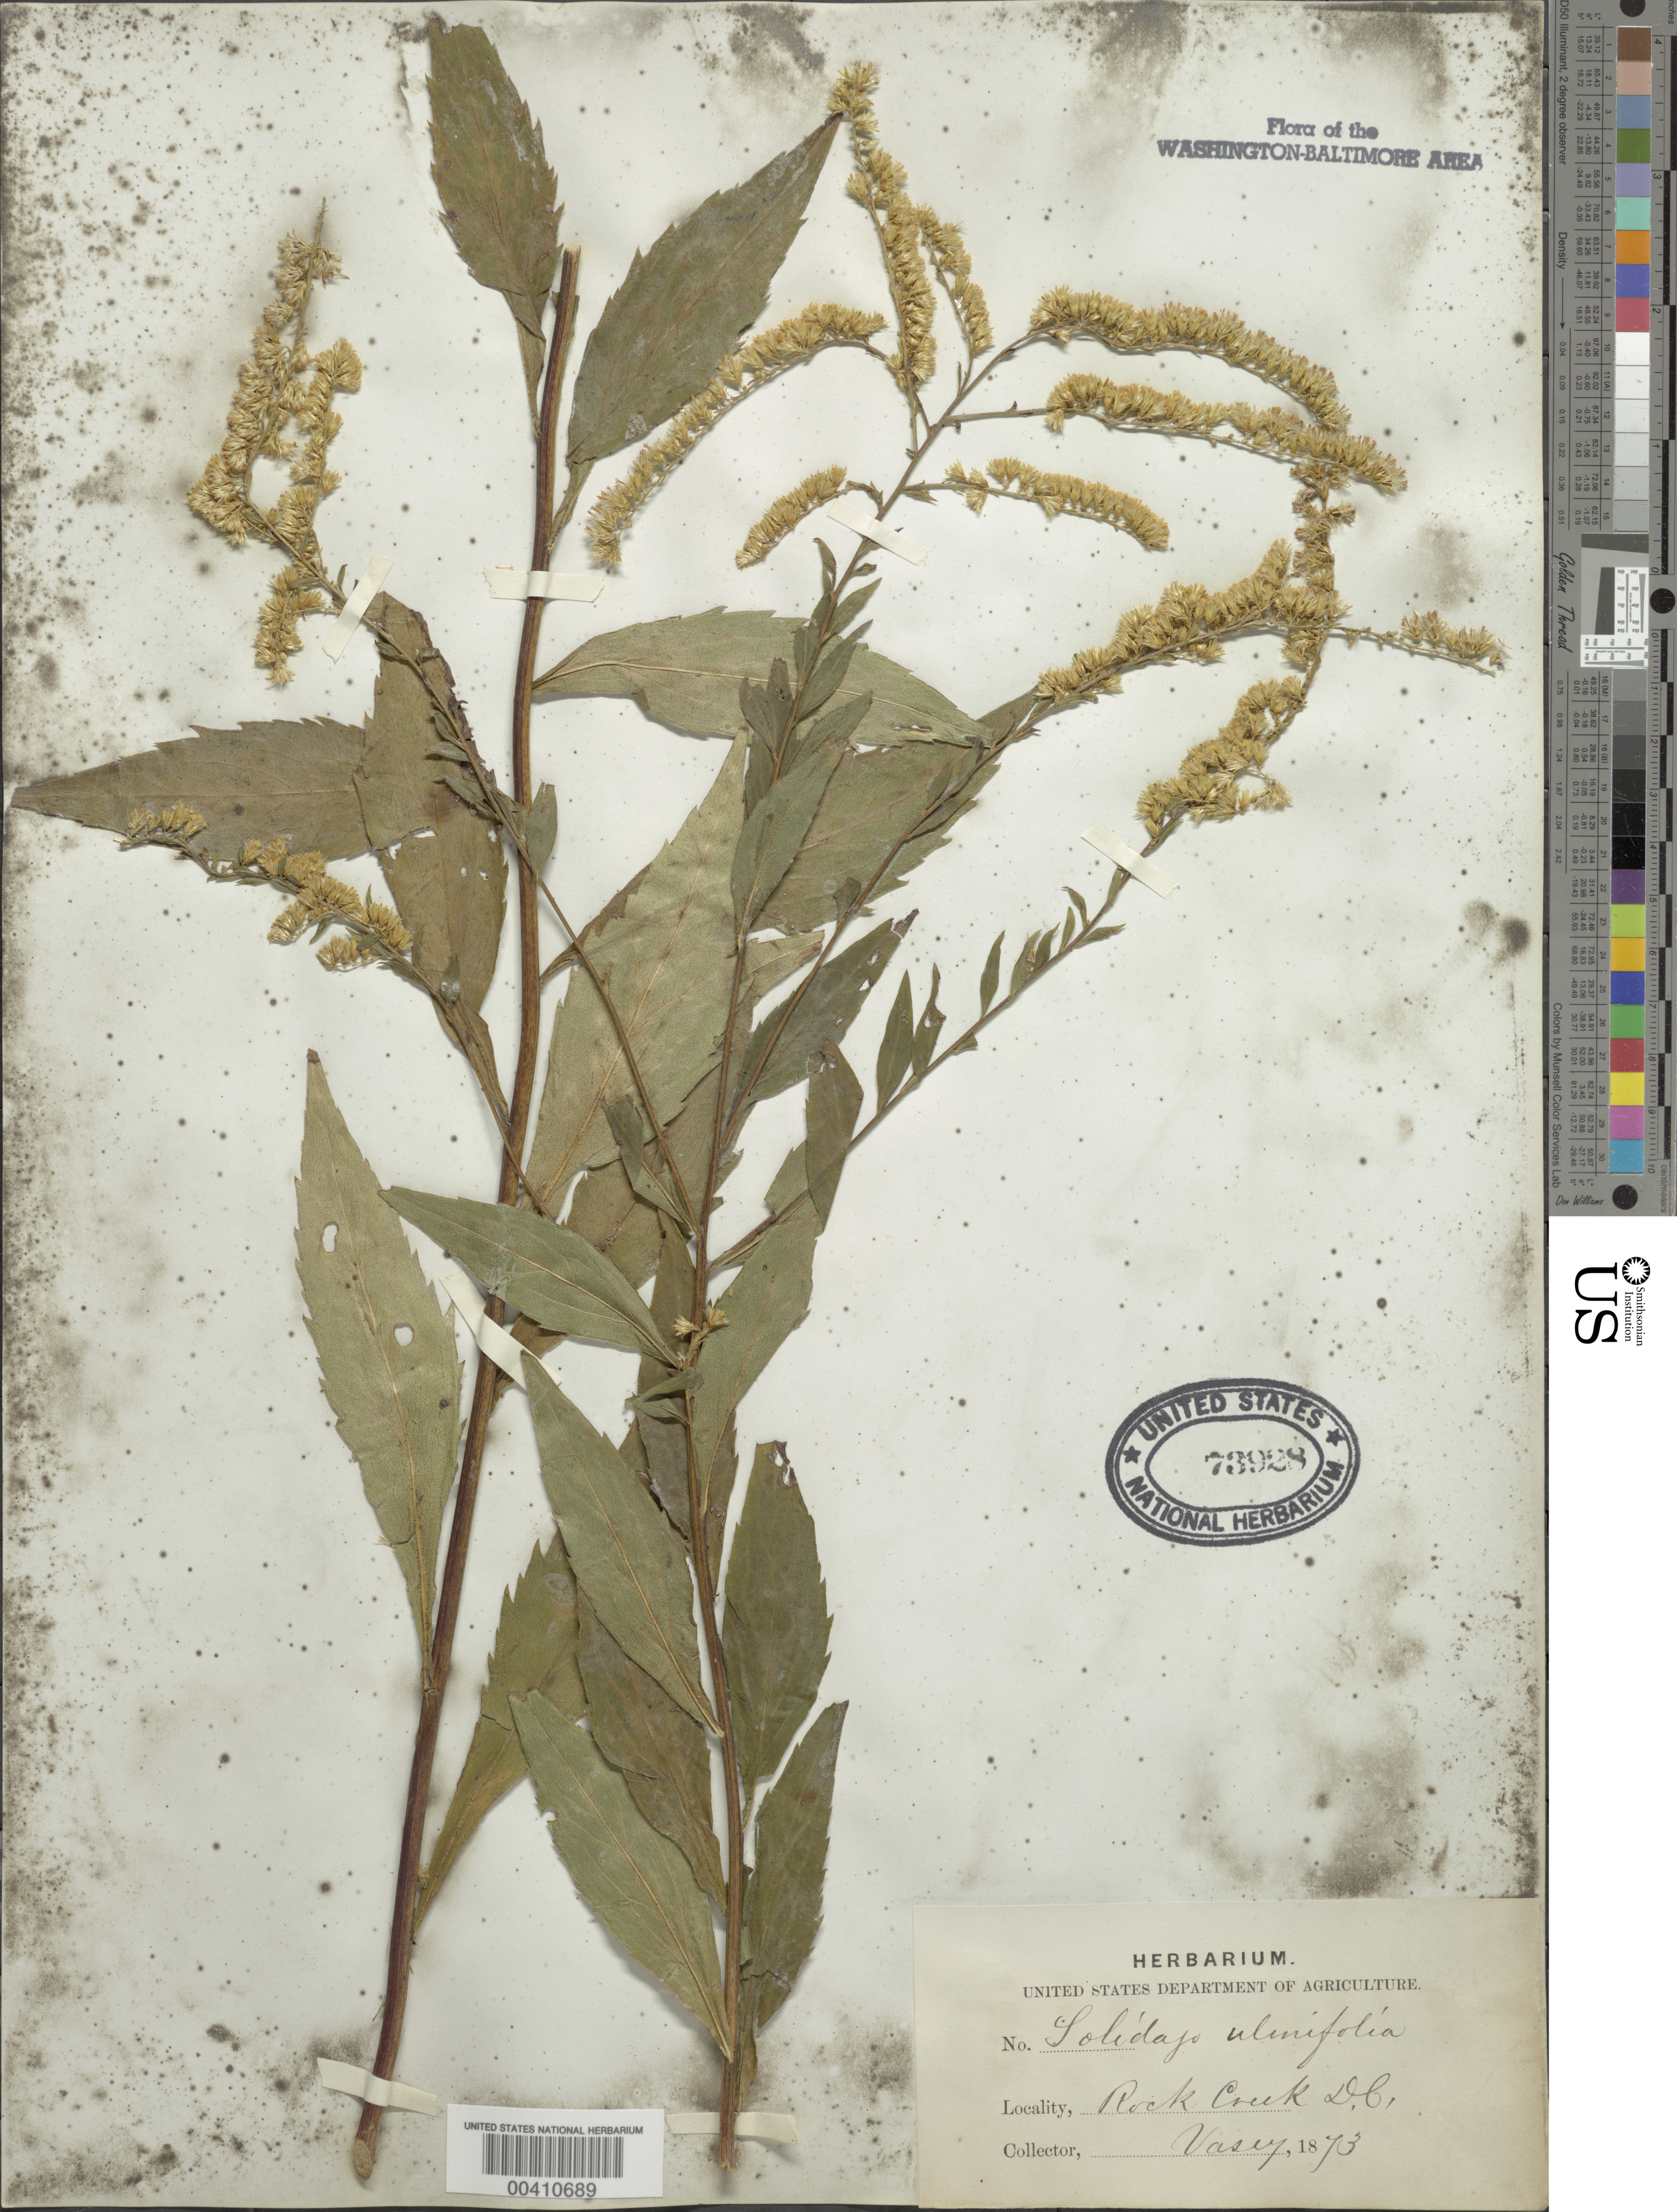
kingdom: Plantae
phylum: Tracheophyta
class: Magnoliopsida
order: Asterales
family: Asteraceae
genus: Solidago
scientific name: Solidago ulmifolia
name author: Muhl. ex Willd.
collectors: G. Vasey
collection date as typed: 1873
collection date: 1873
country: United States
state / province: District of Columbia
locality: Rock Creek Rock Creek Park & vicinity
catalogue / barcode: US 73928